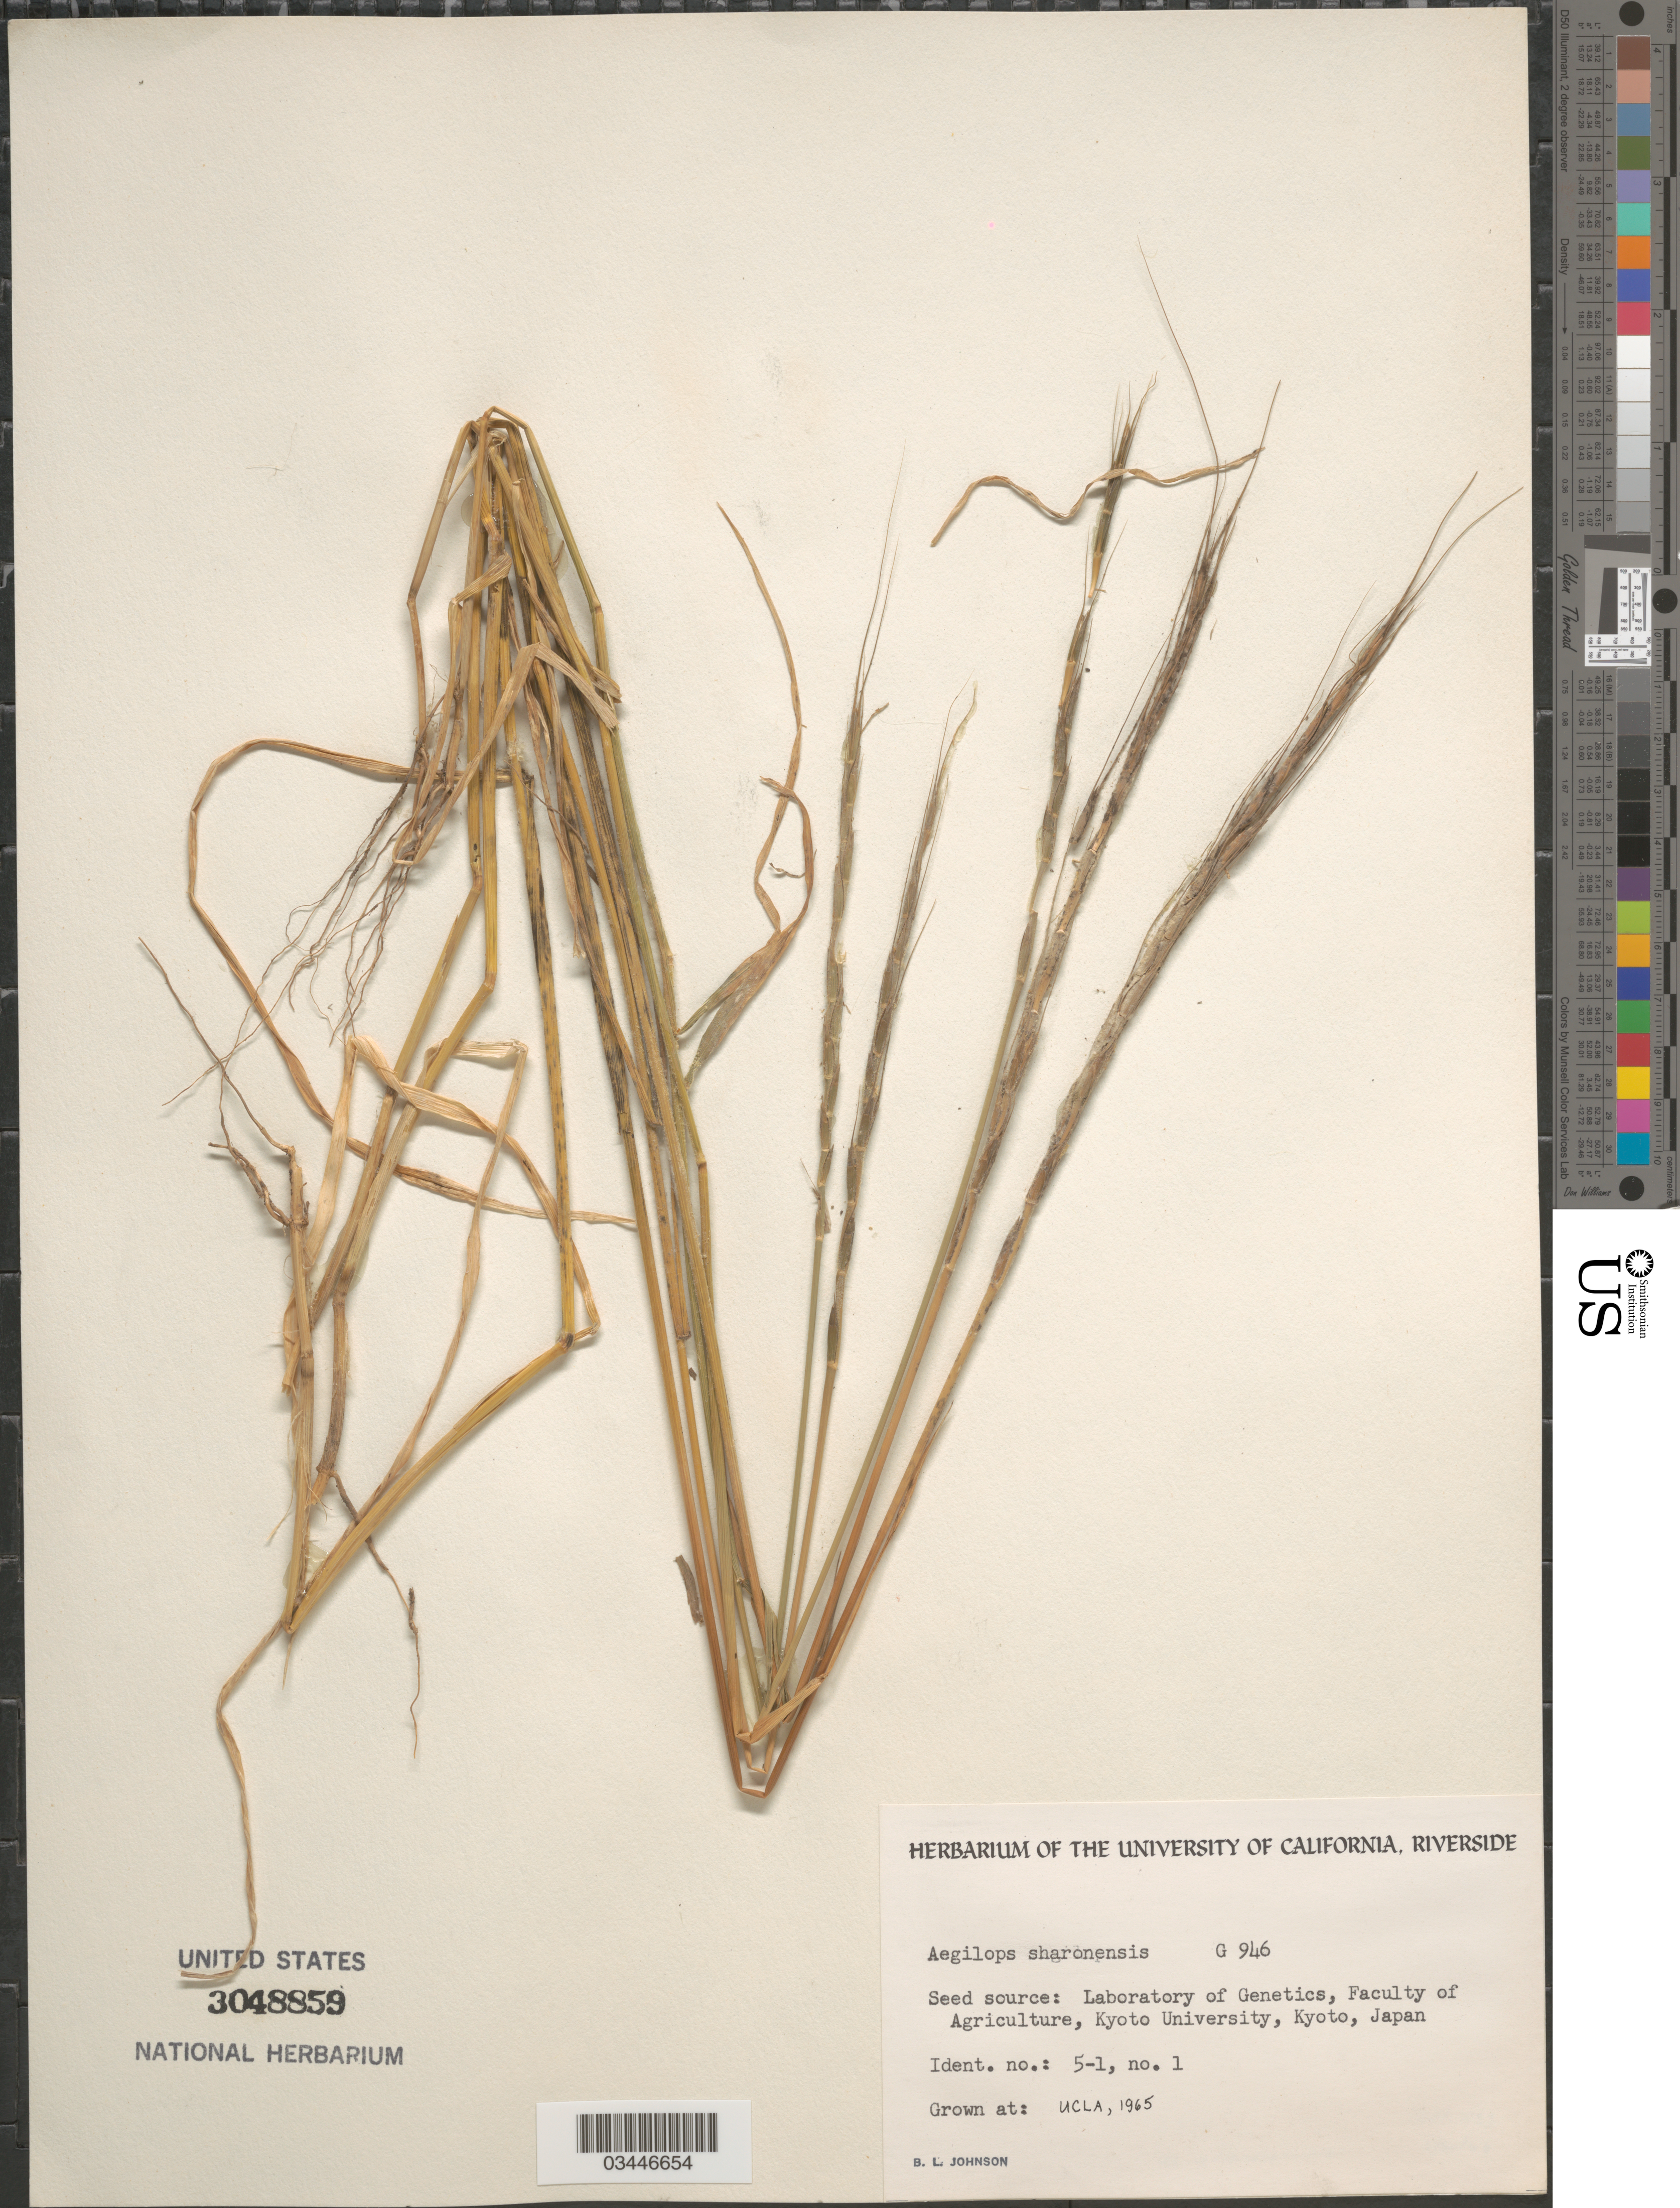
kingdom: Plantae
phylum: Tracheophyta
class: Liliopsida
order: Poales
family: Poaceae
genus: Aegilops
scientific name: Aegilops sharonensis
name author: Eig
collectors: B. Johnson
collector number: G946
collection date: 1965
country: United States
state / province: California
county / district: Los Angeles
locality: UCLA.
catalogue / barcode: US 3048859